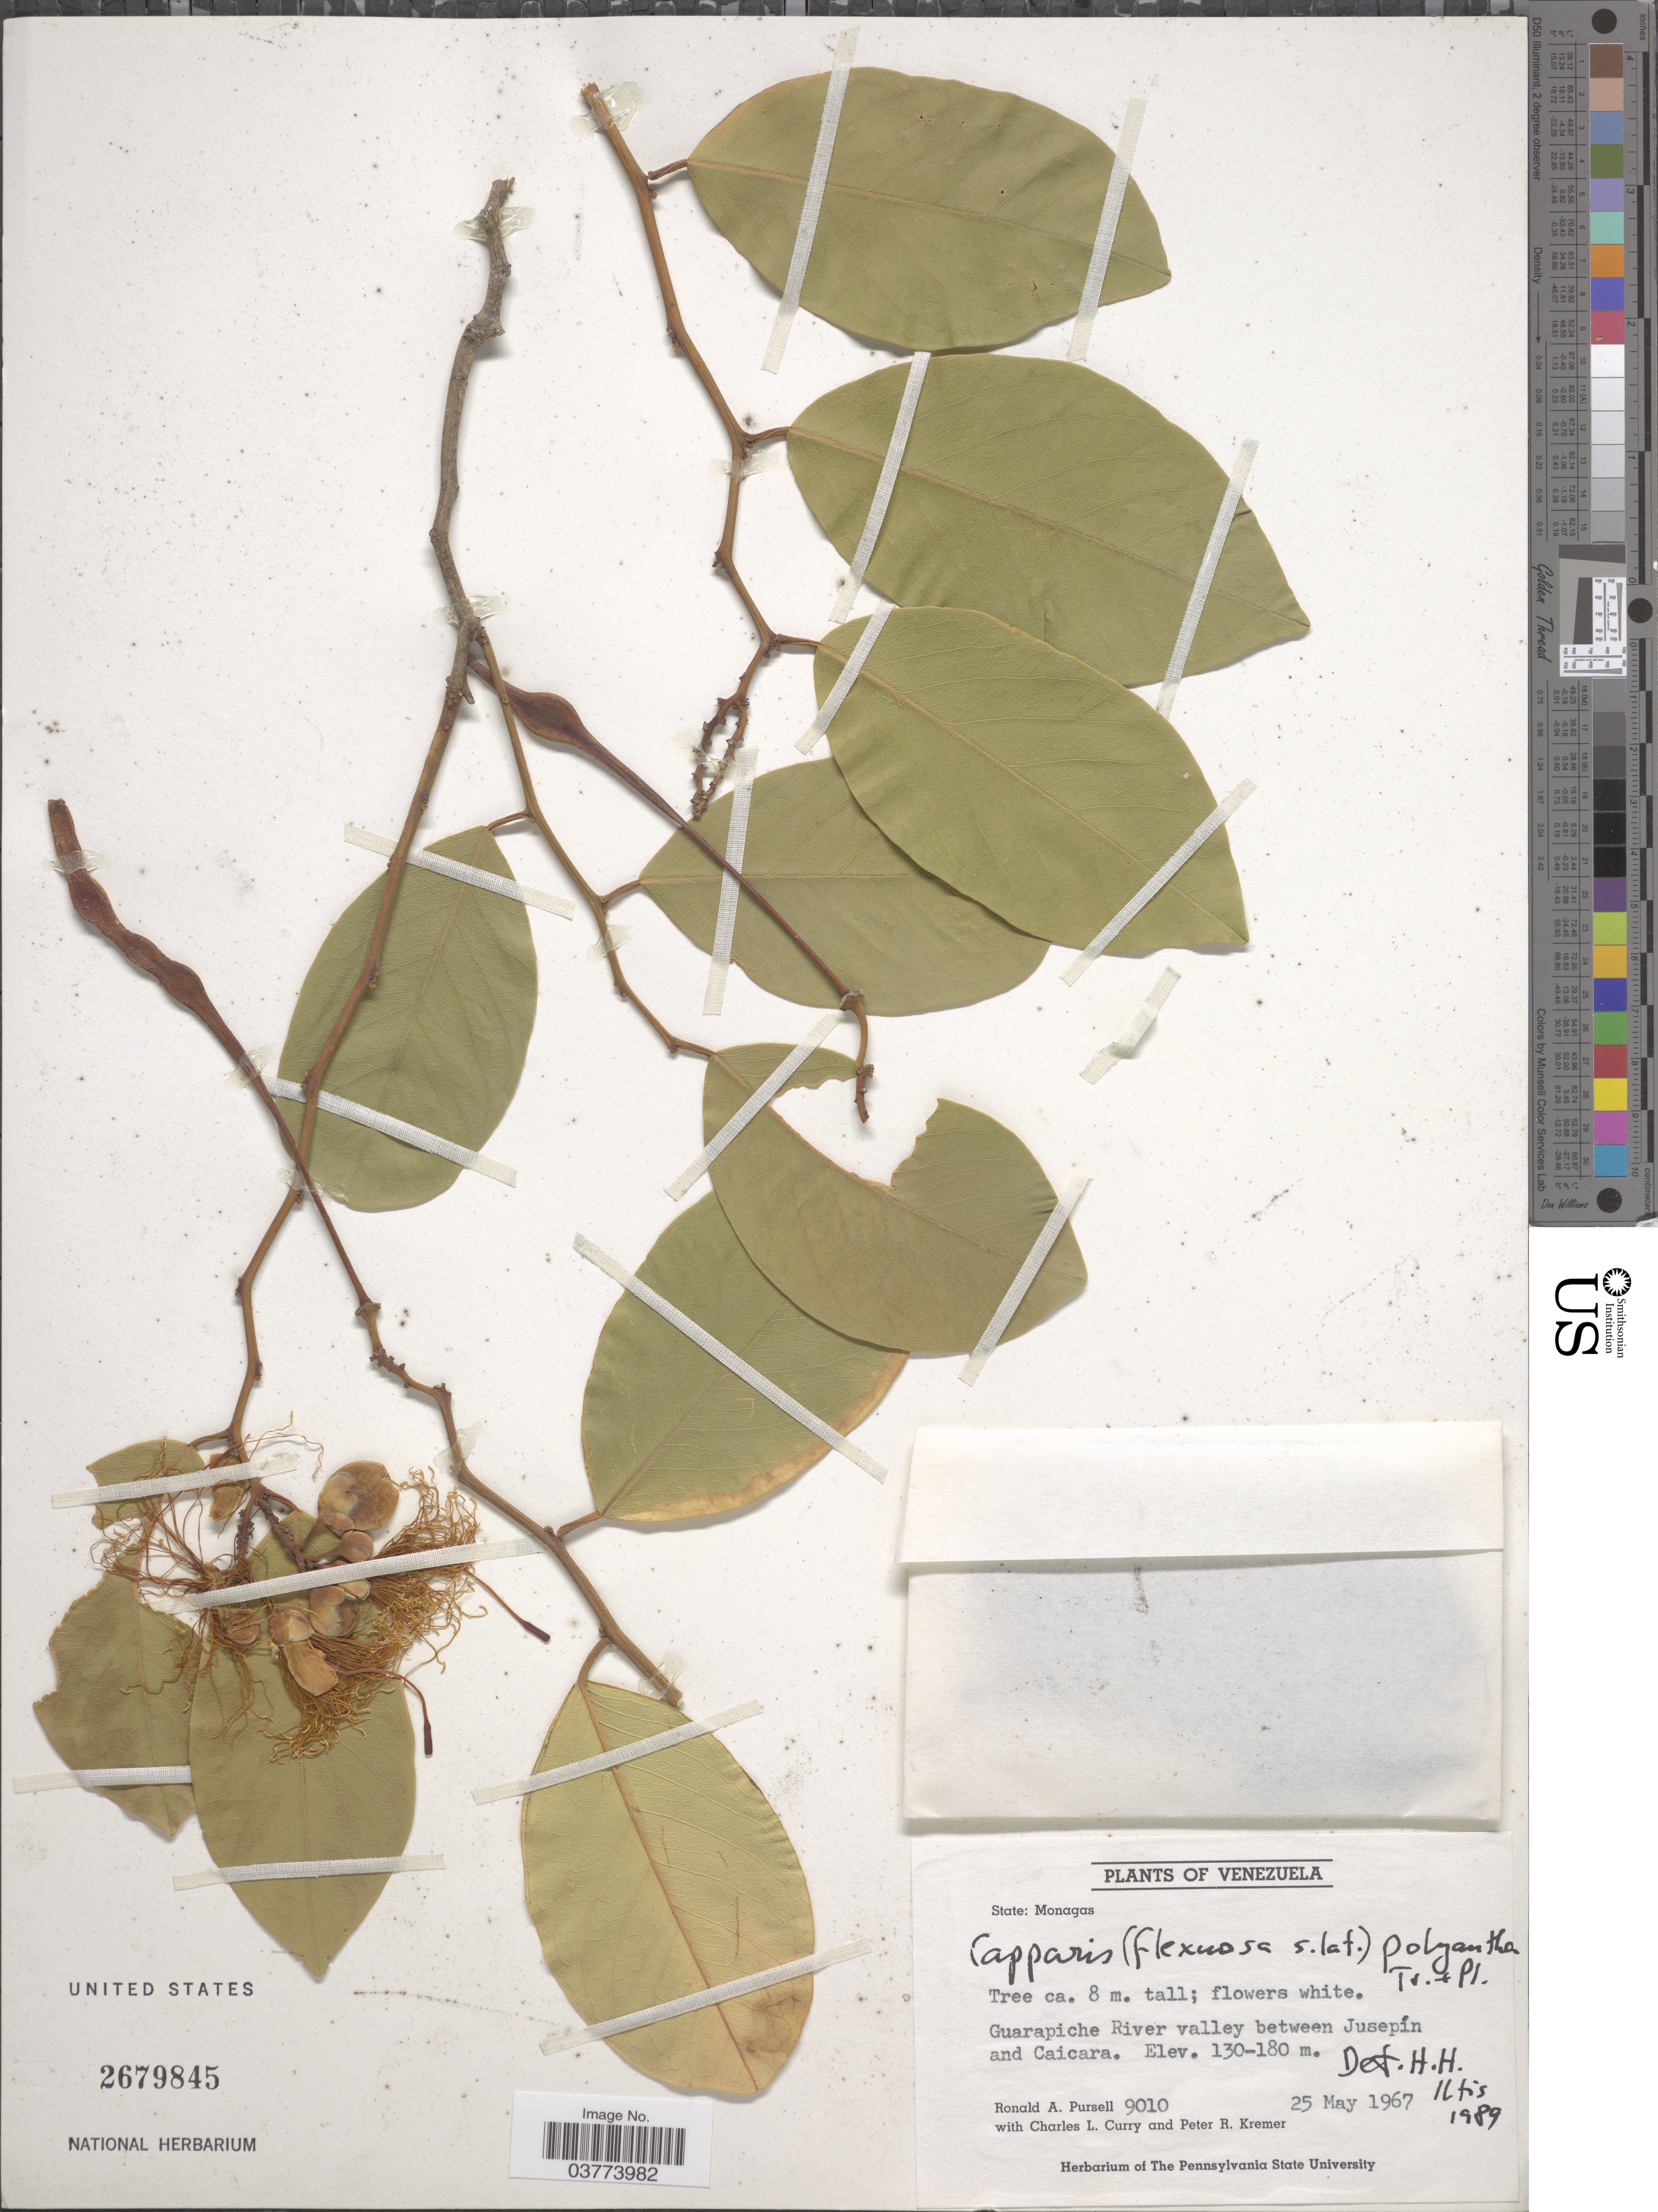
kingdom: Plantae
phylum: Tracheophyta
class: Magnoliopsida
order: Brassicales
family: Capparaceae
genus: Cynophalla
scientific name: Cynophalla polyantha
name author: (Triana & Planch.) Cornejo & Iltis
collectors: R. A. Pursell, C. L. Curry & P. Kremer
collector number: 9010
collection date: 1967-05-25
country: Venezuela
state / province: Monagas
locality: Guarapiche River valley between Jusepín and Caicara.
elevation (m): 130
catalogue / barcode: US 2679845